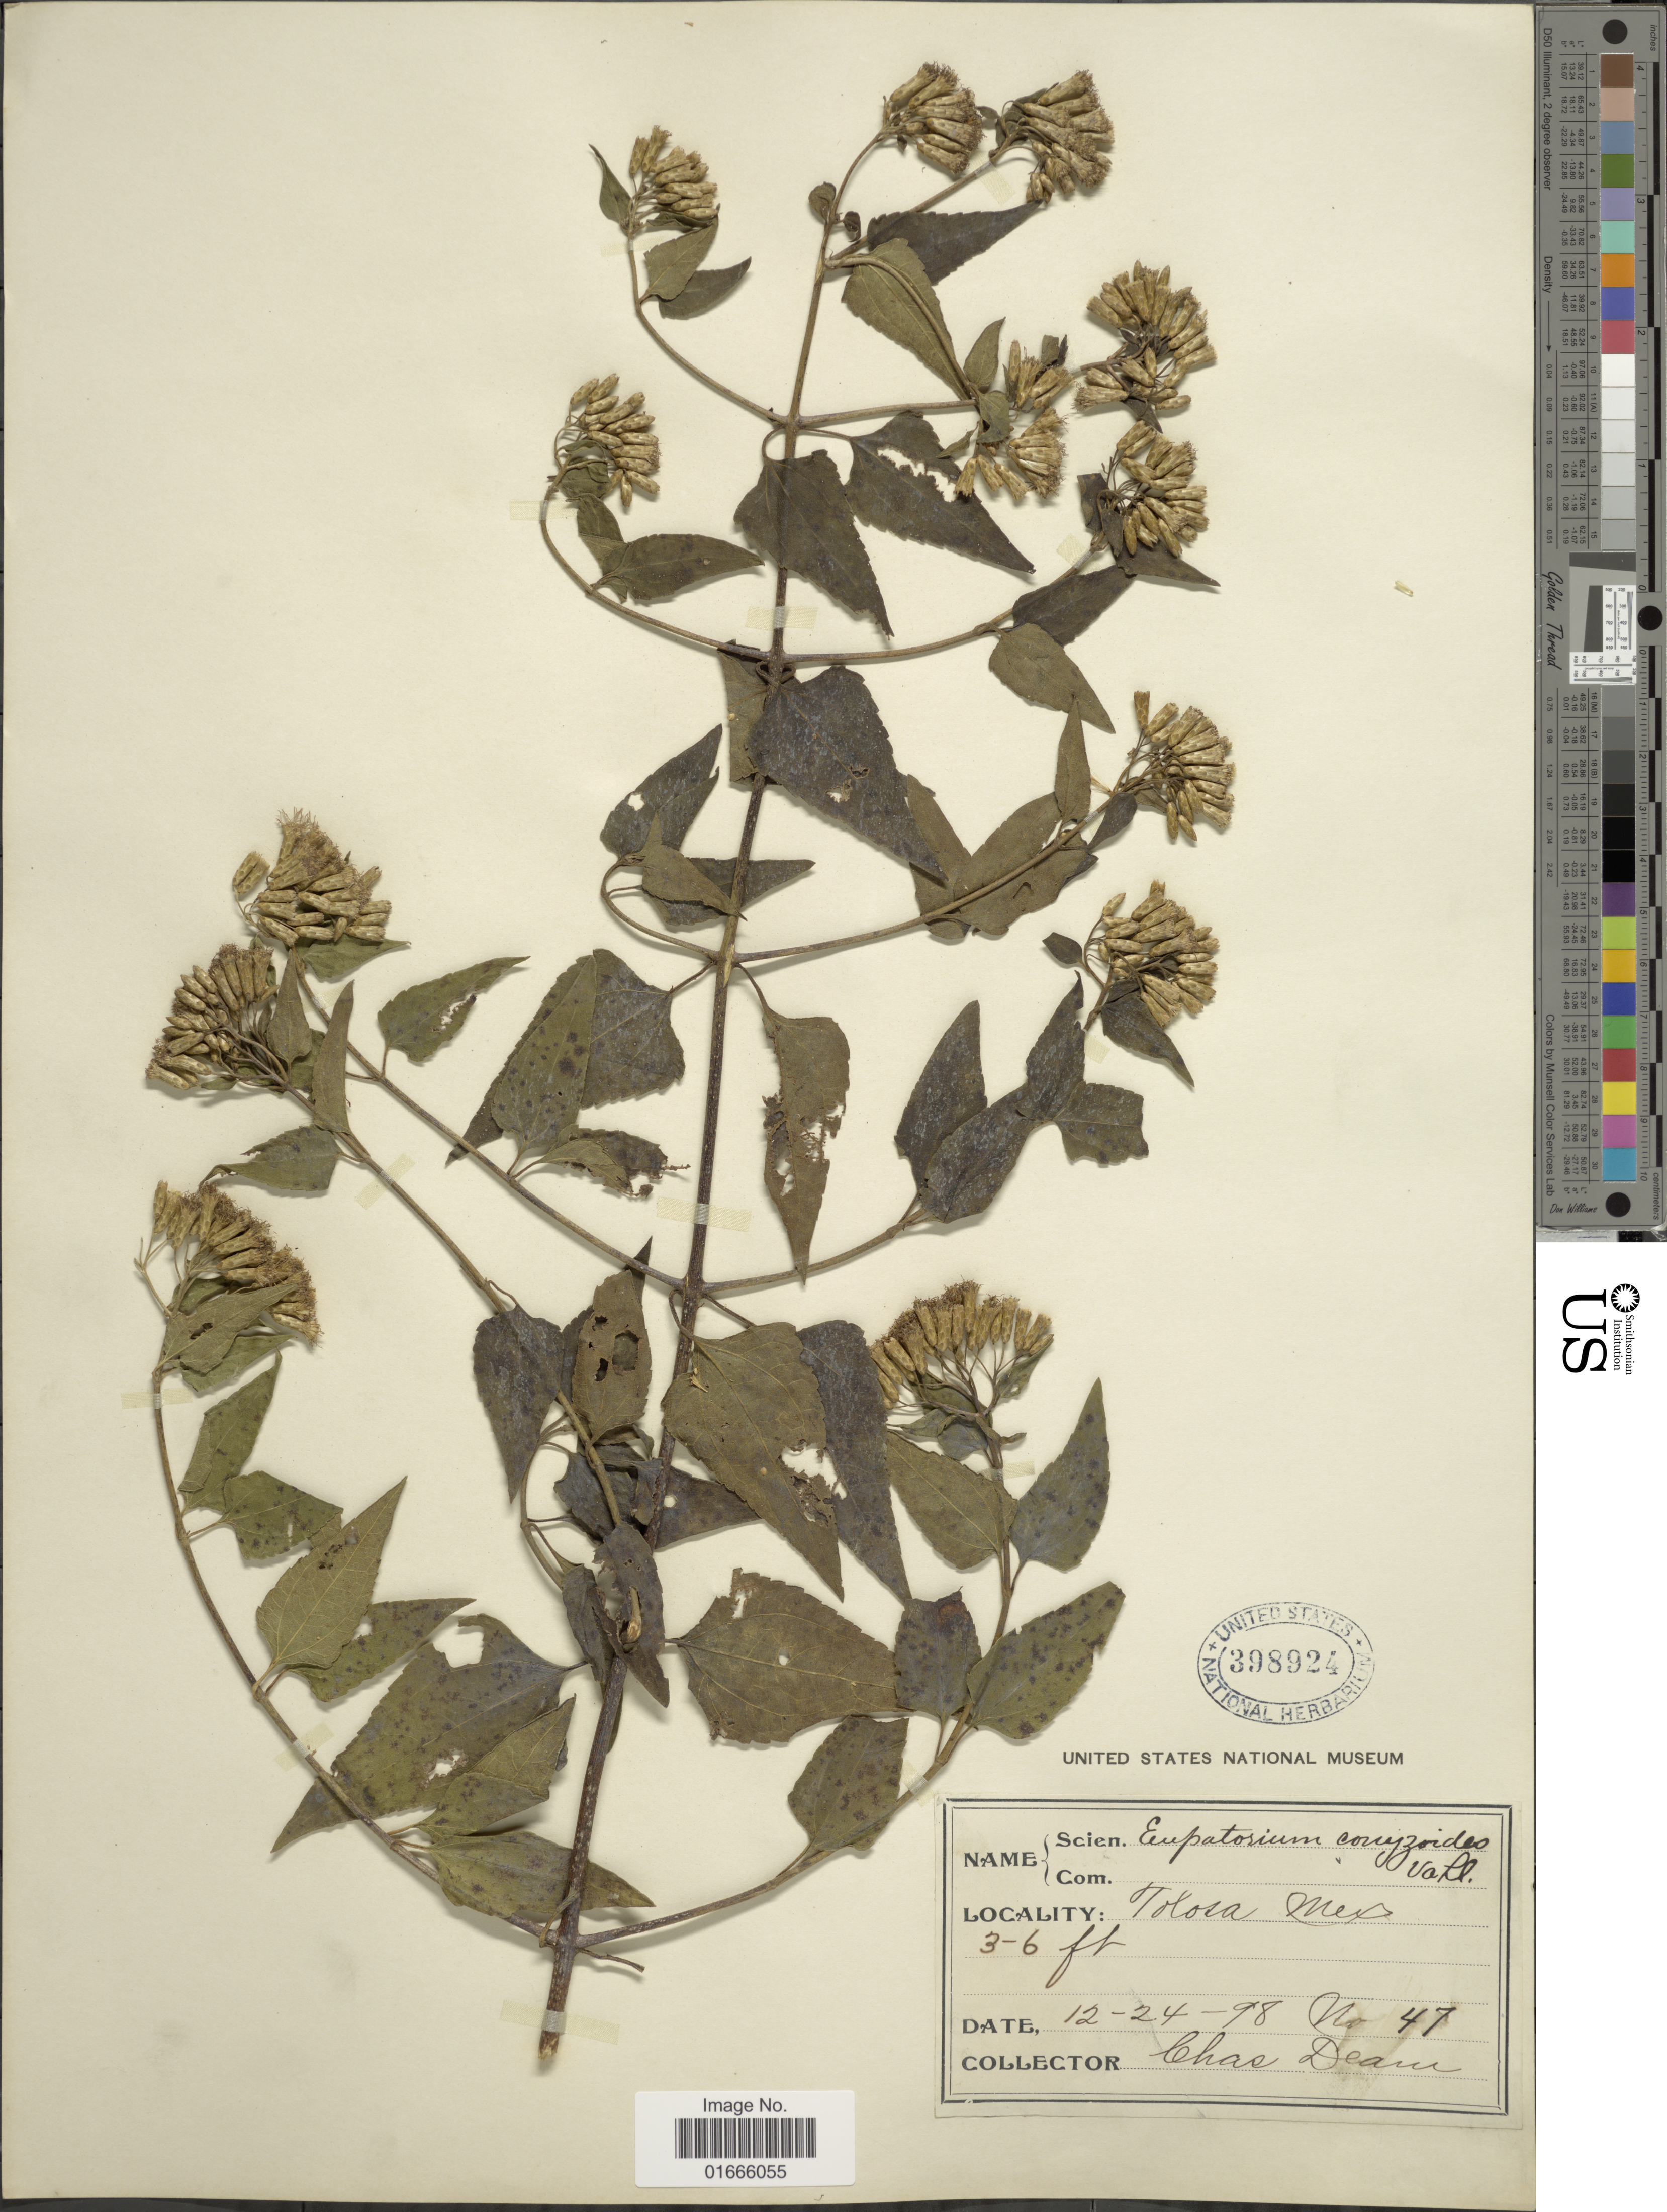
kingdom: Plantae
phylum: Tracheophyta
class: Magnoliopsida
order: Asterales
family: Asteraceae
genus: Chromolaena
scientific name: Chromolaena odorata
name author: (L.) R.M. King & H. Rob.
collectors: C. C. Deam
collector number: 47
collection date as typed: Transcribed d/m/y: 24/12/98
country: Mexico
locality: Totosa Mex. [interpreted]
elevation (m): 1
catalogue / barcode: US 398924